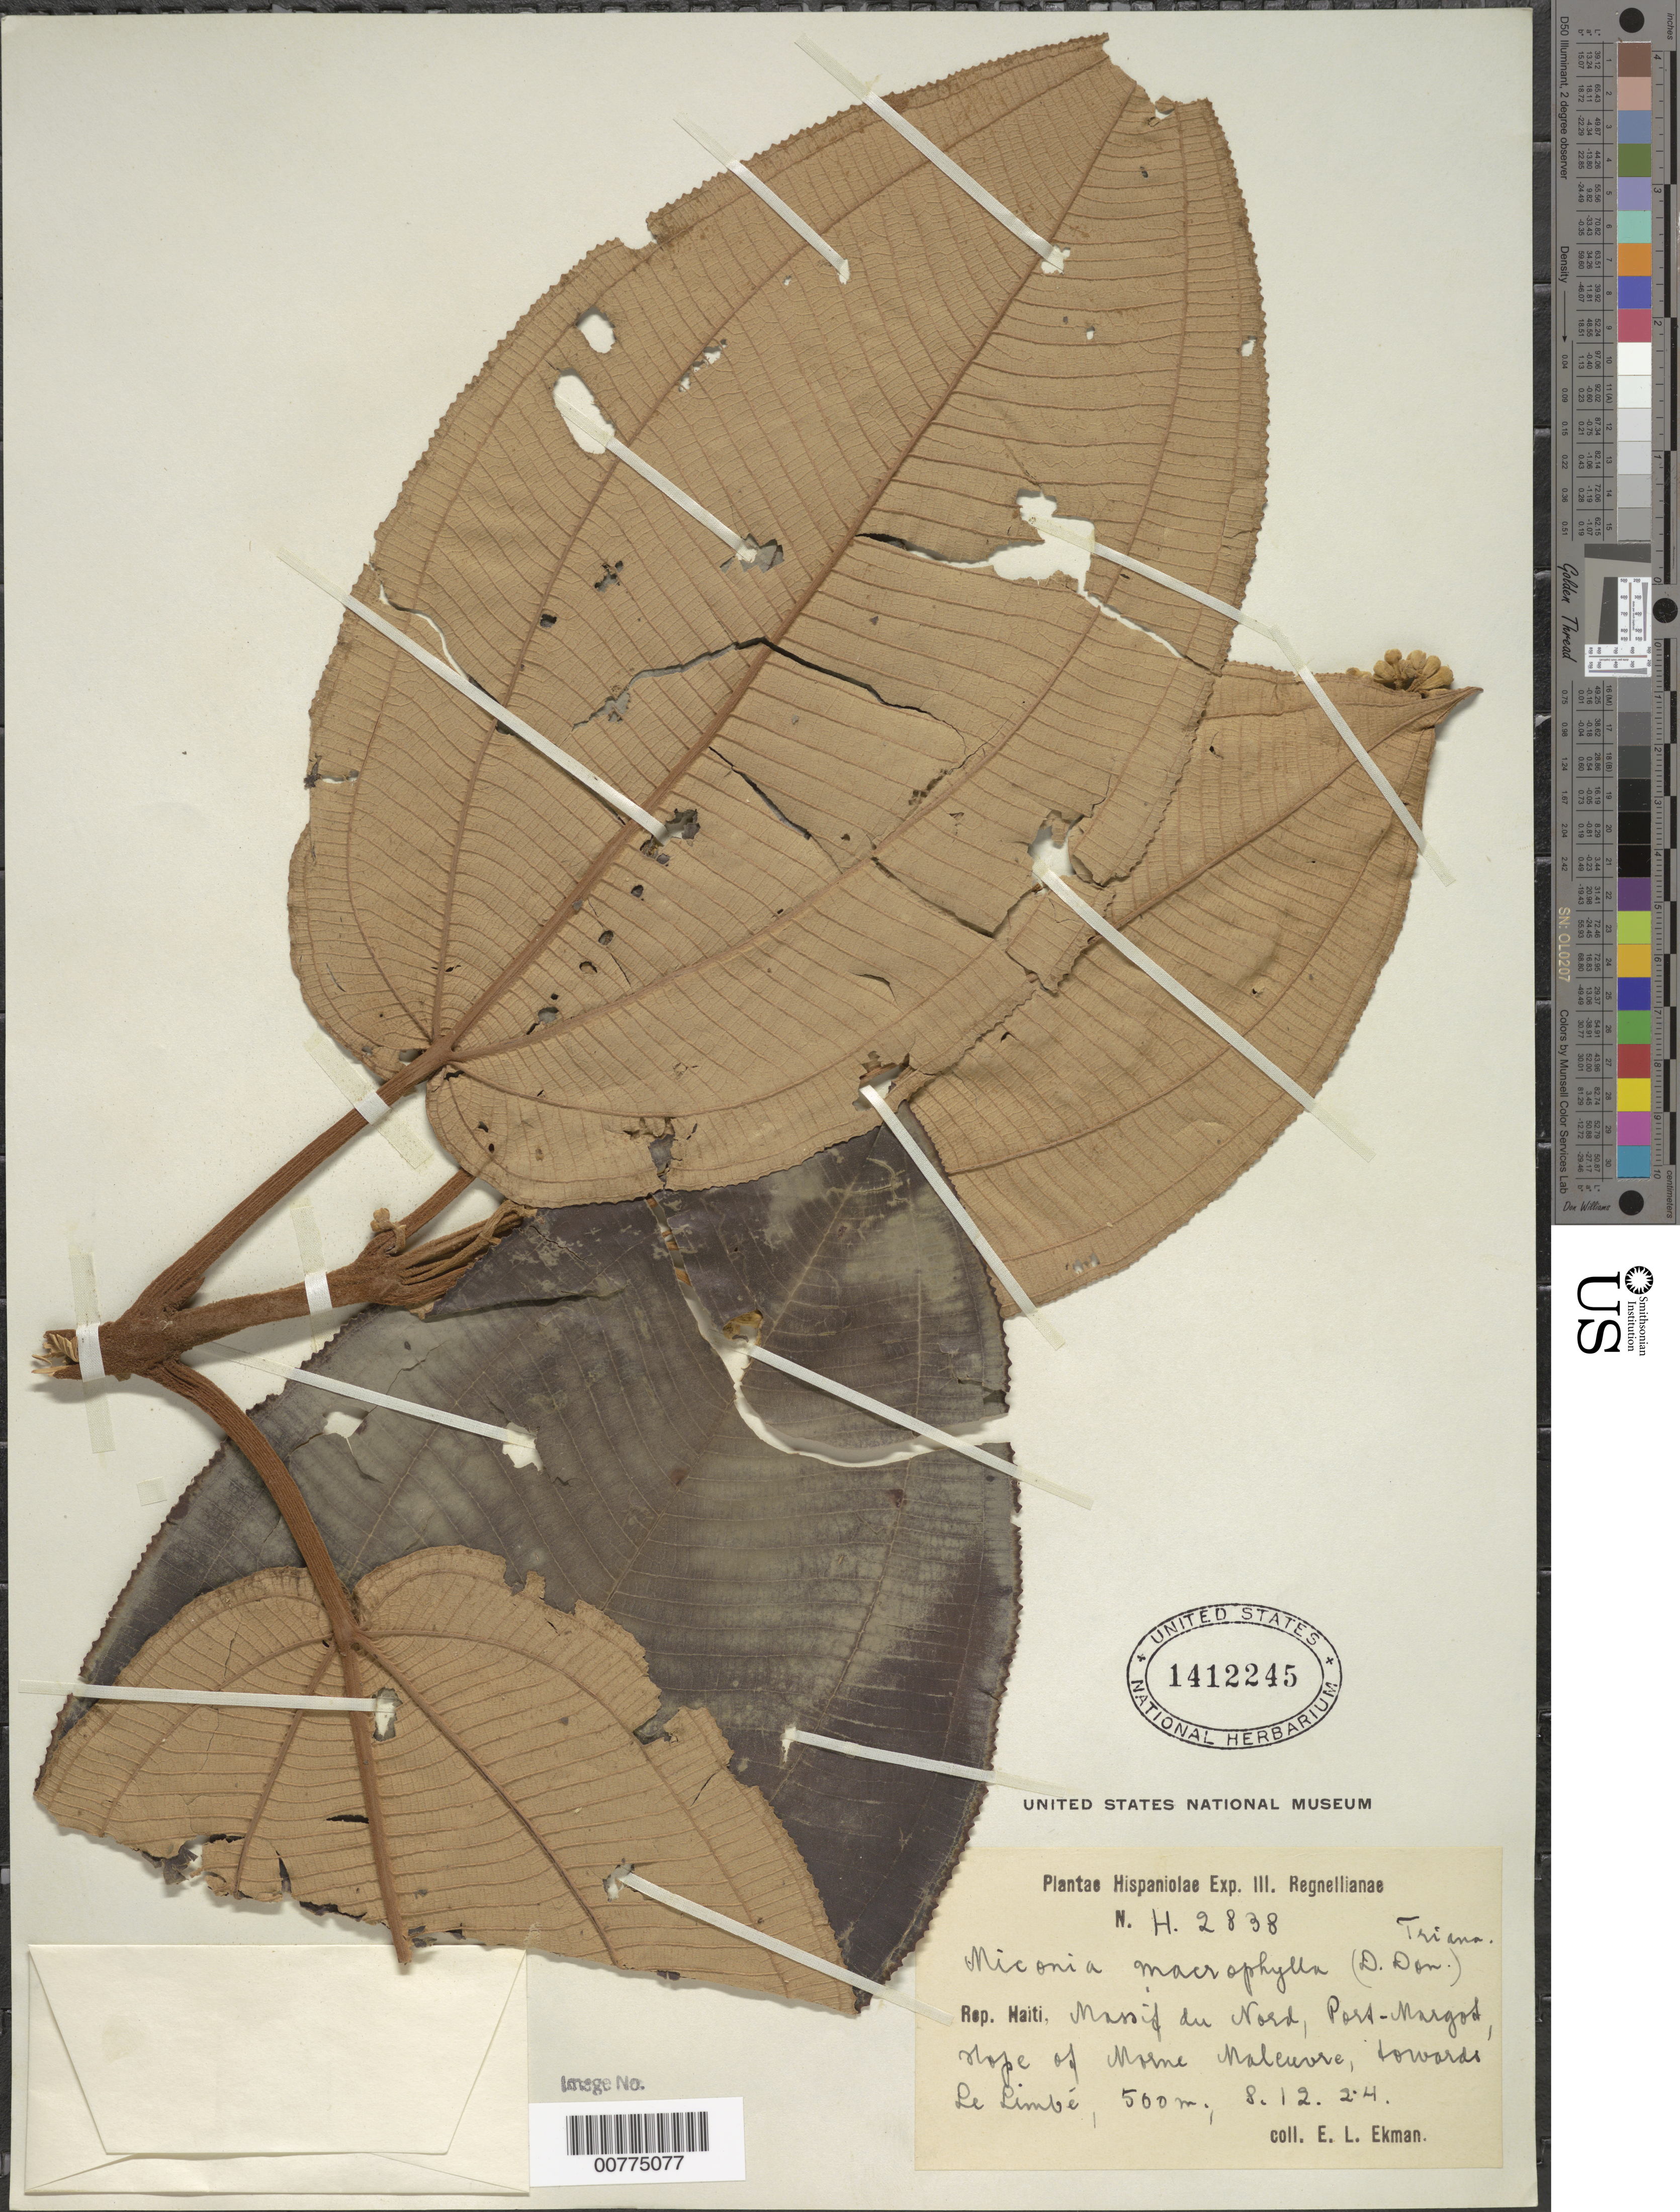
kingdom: Plantae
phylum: Tracheophyta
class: Magnoliopsida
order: Myrtales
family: Melastomataceae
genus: Miconia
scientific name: Miconia serrulata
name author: (DC.) Naudin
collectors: E. L. Ekman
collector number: H 2838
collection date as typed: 08 Dec 1924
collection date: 1924-12-08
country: Haiti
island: Hispaniola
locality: Massif du Nord, Port-Margot, slope of Morne Maleuvre, towards Le Limbé.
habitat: Slope of mountain.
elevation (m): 500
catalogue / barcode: US 1412245